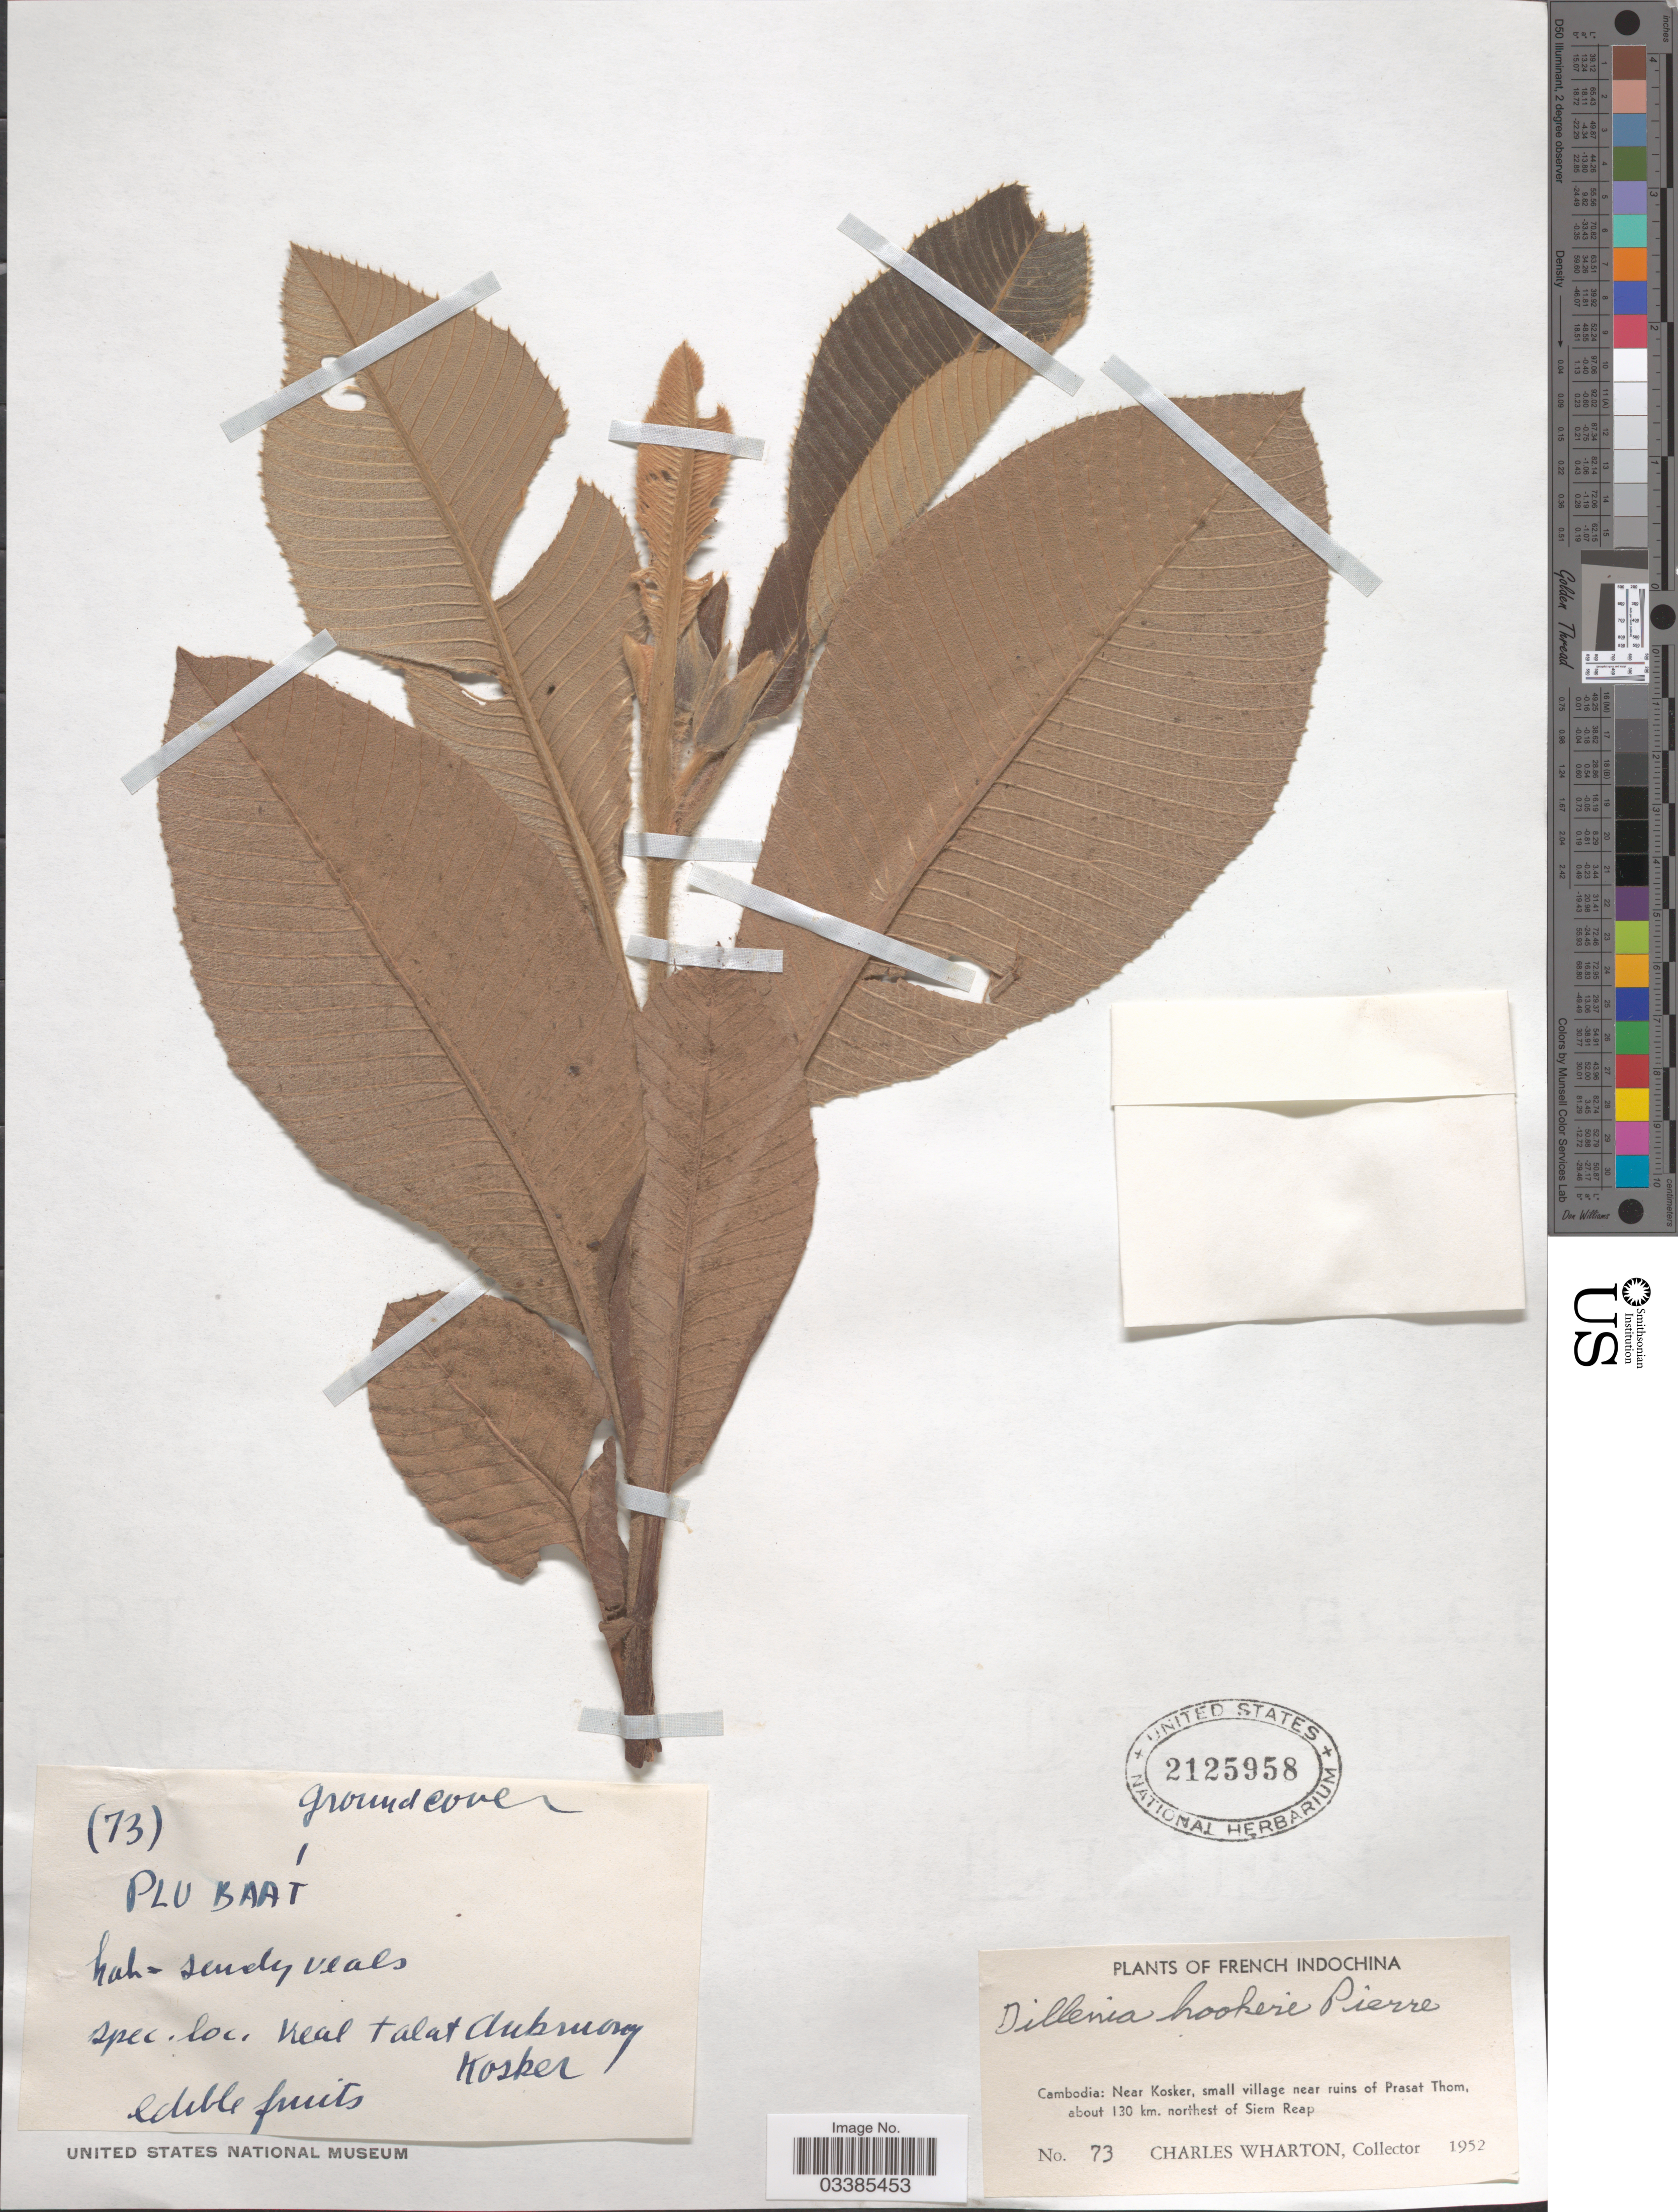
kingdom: Plantae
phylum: Tracheophyta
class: Magnoliopsida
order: Dilleniales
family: Dilleniaceae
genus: Dillenia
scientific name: Dillenia hookeri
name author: Pierre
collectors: C. Wharton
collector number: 73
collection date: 1952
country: Cambodia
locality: French Indochina, Cambodia: Near Kosker, small village near ruins of Prasat Thom, about 130 km. northest of Siem Reap.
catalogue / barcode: US 2125958